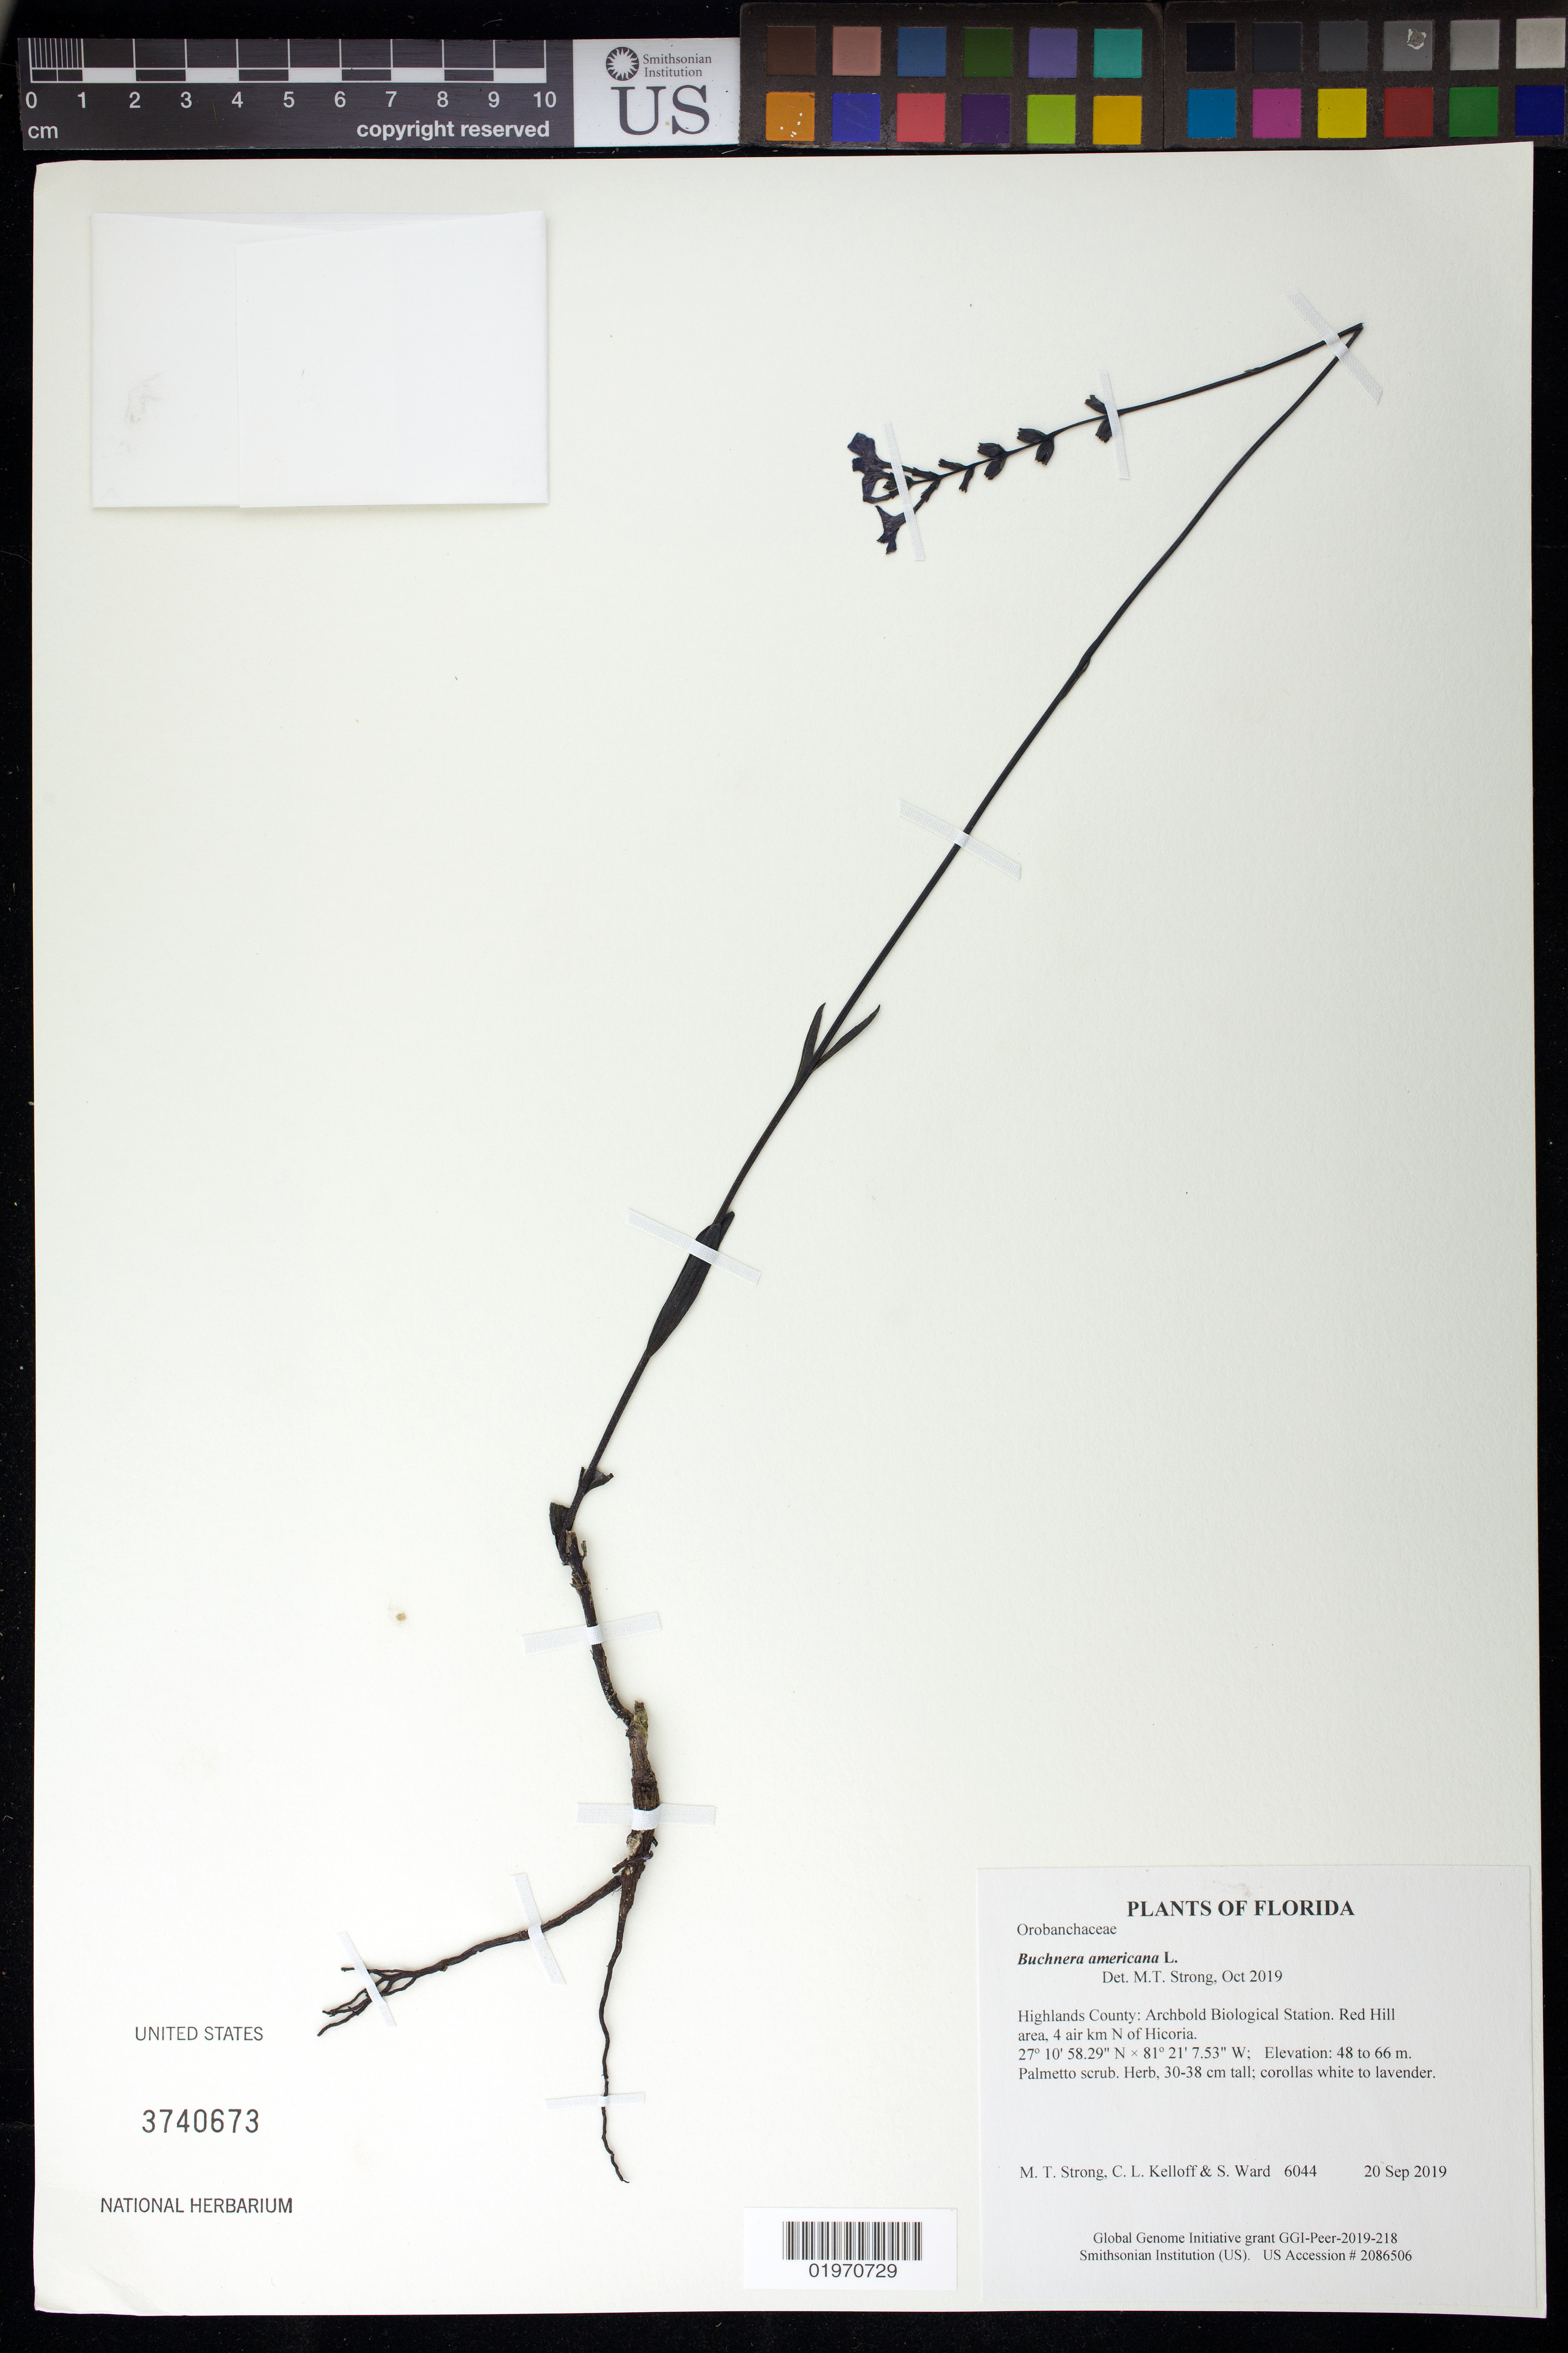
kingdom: Plantae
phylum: Tracheophyta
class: Magnoliopsida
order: Lamiales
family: Orobanchaceae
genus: Buchnera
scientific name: Buchnera americana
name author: L.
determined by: Strong, Mark T., (BOT), Smithsonian Institution - National Museum of Natural History (UNITED STATES)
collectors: M. T. Strong, C. L. Kelloff & S. Ward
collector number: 6044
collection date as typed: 20 Sep 2019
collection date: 2019-09-20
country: United States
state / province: Florida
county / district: Highlands County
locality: Archbold Biological Station. Red Hill area, 4 air km N of Hicoria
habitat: Palmetto scrub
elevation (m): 48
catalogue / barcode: US 3740673